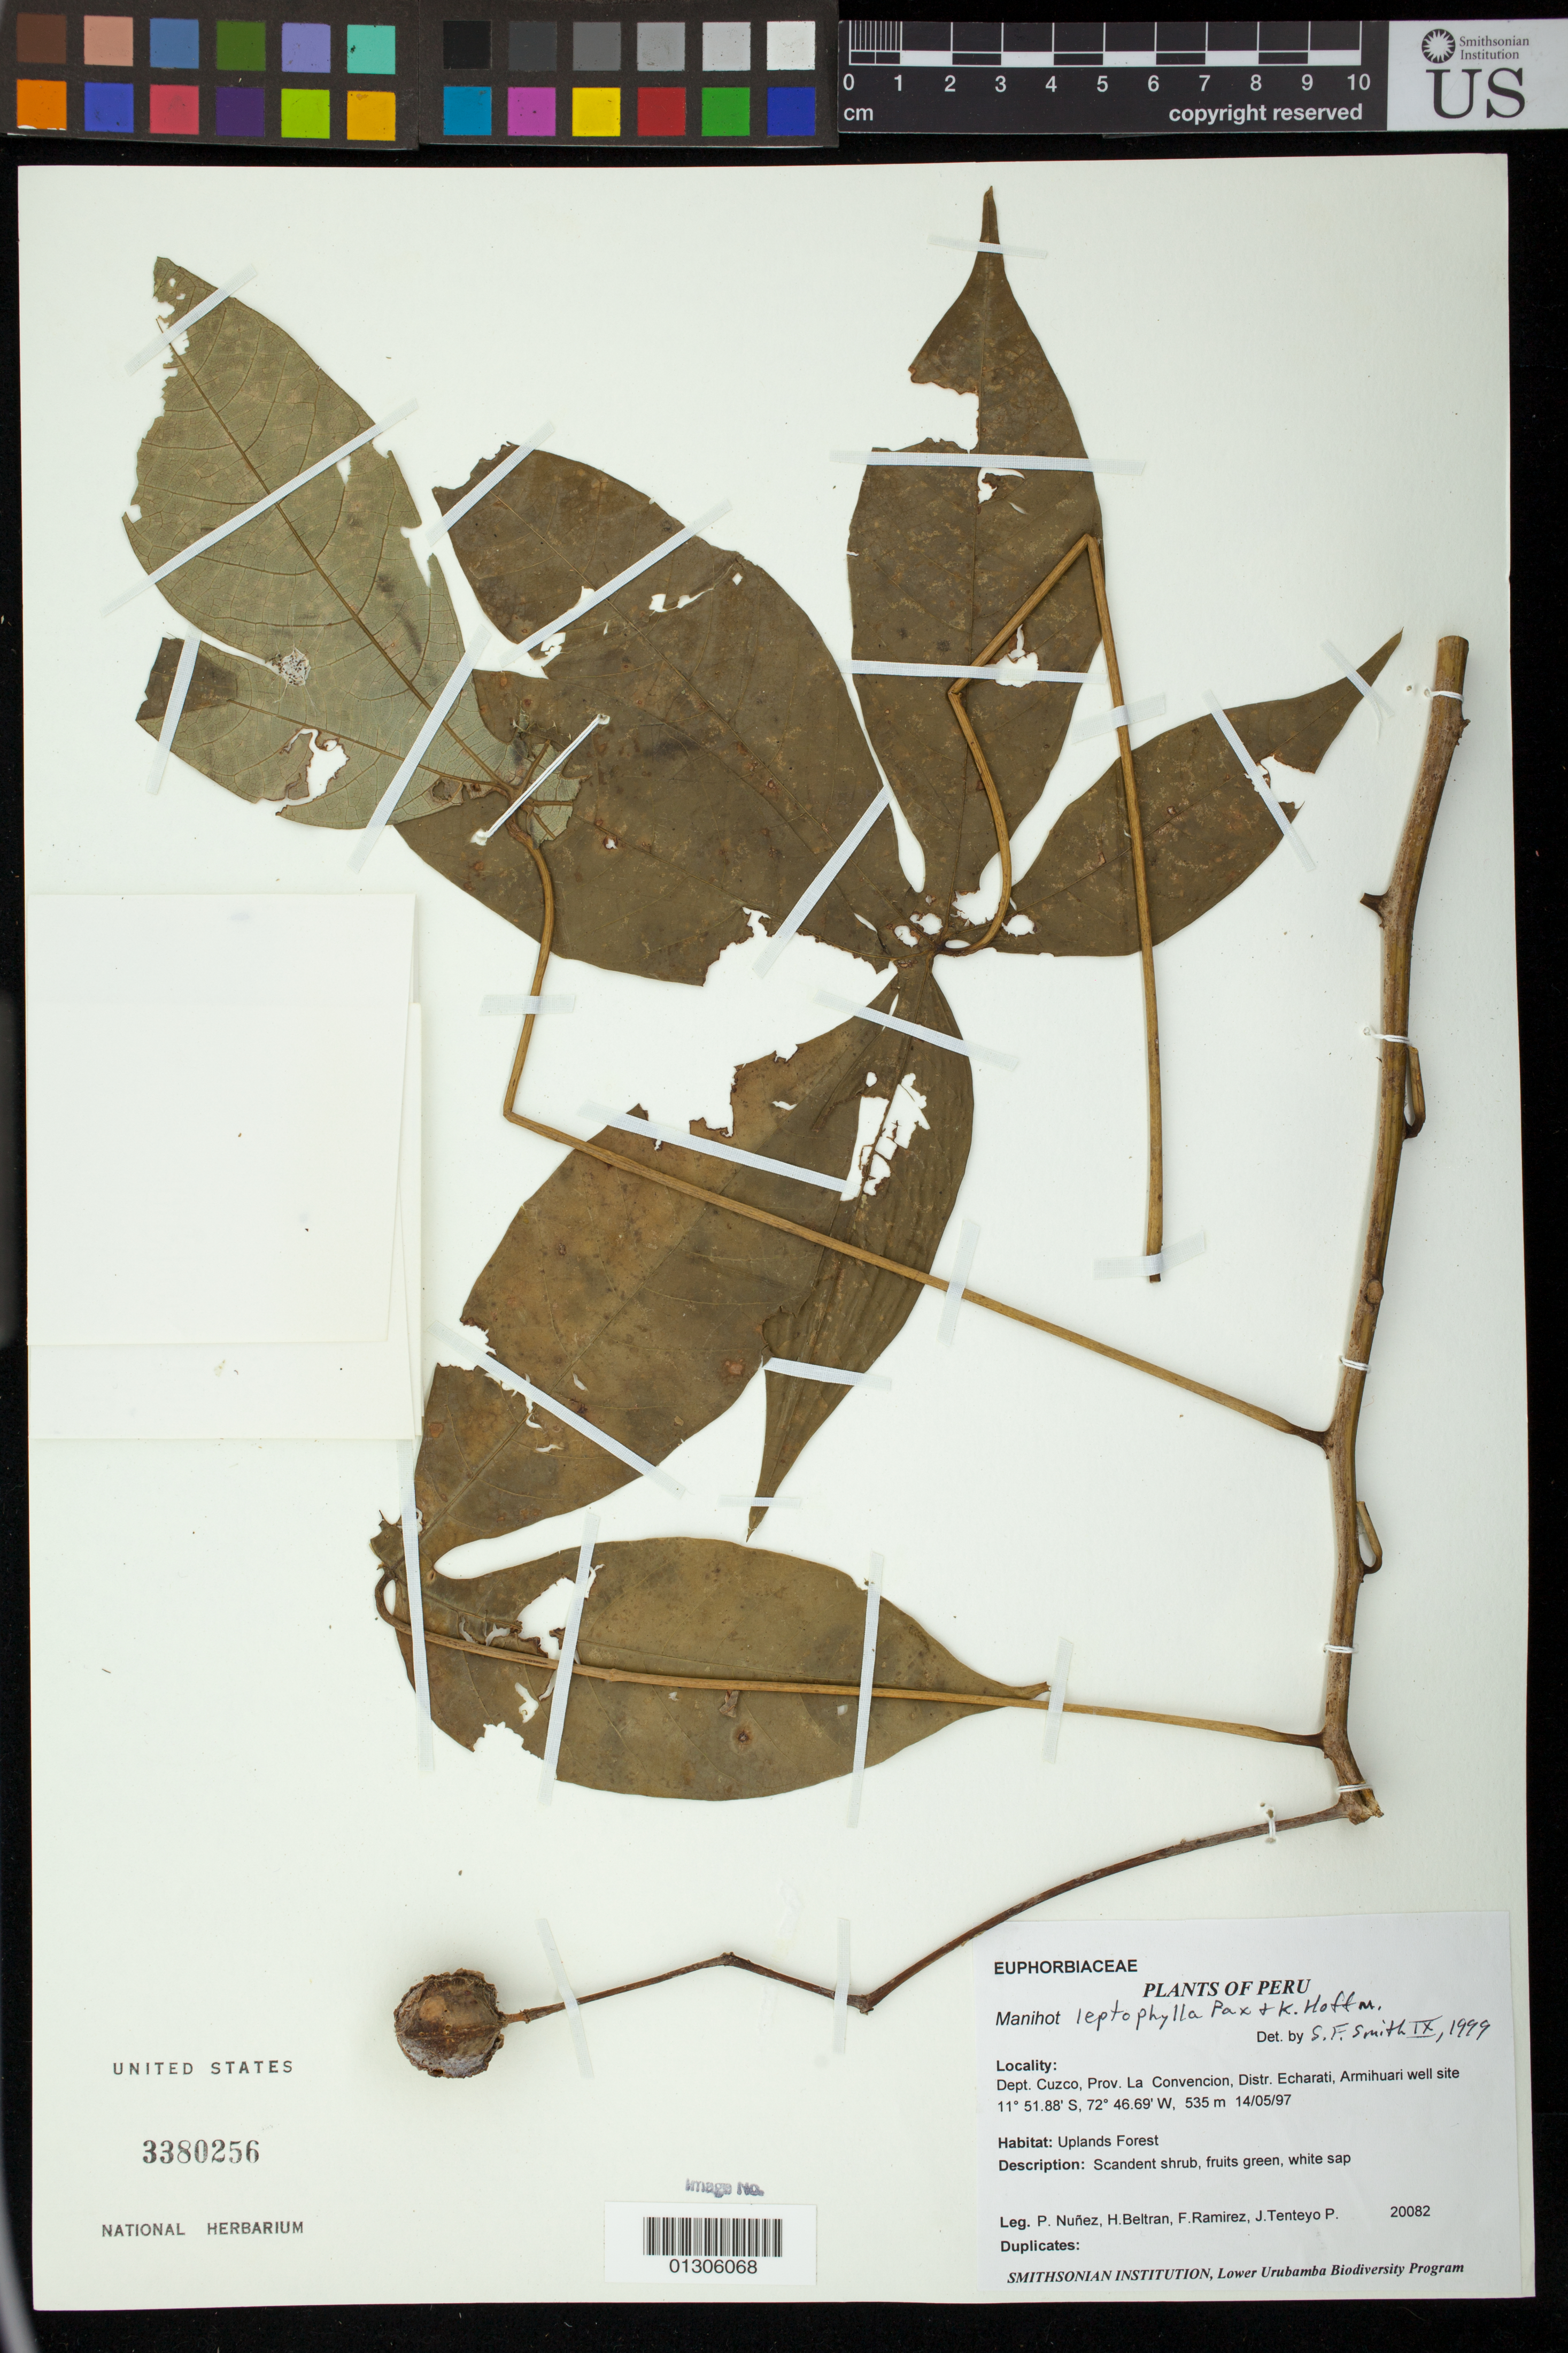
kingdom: Plantae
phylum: Tracheophyta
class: Magnoliopsida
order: Malpighiales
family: Euphorbiaceae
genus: Manihot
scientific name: Manihot leptophylla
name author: Pax in Engl.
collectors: P. Nuñez V., H. Beltrán, F. Ramirez & J. Tenteyo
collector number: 20082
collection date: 1997-05-14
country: Peru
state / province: Cusco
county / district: La Convención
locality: Prov. La Convencion, Distr. Echarati, Armihuari well site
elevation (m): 535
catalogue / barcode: US 3380256